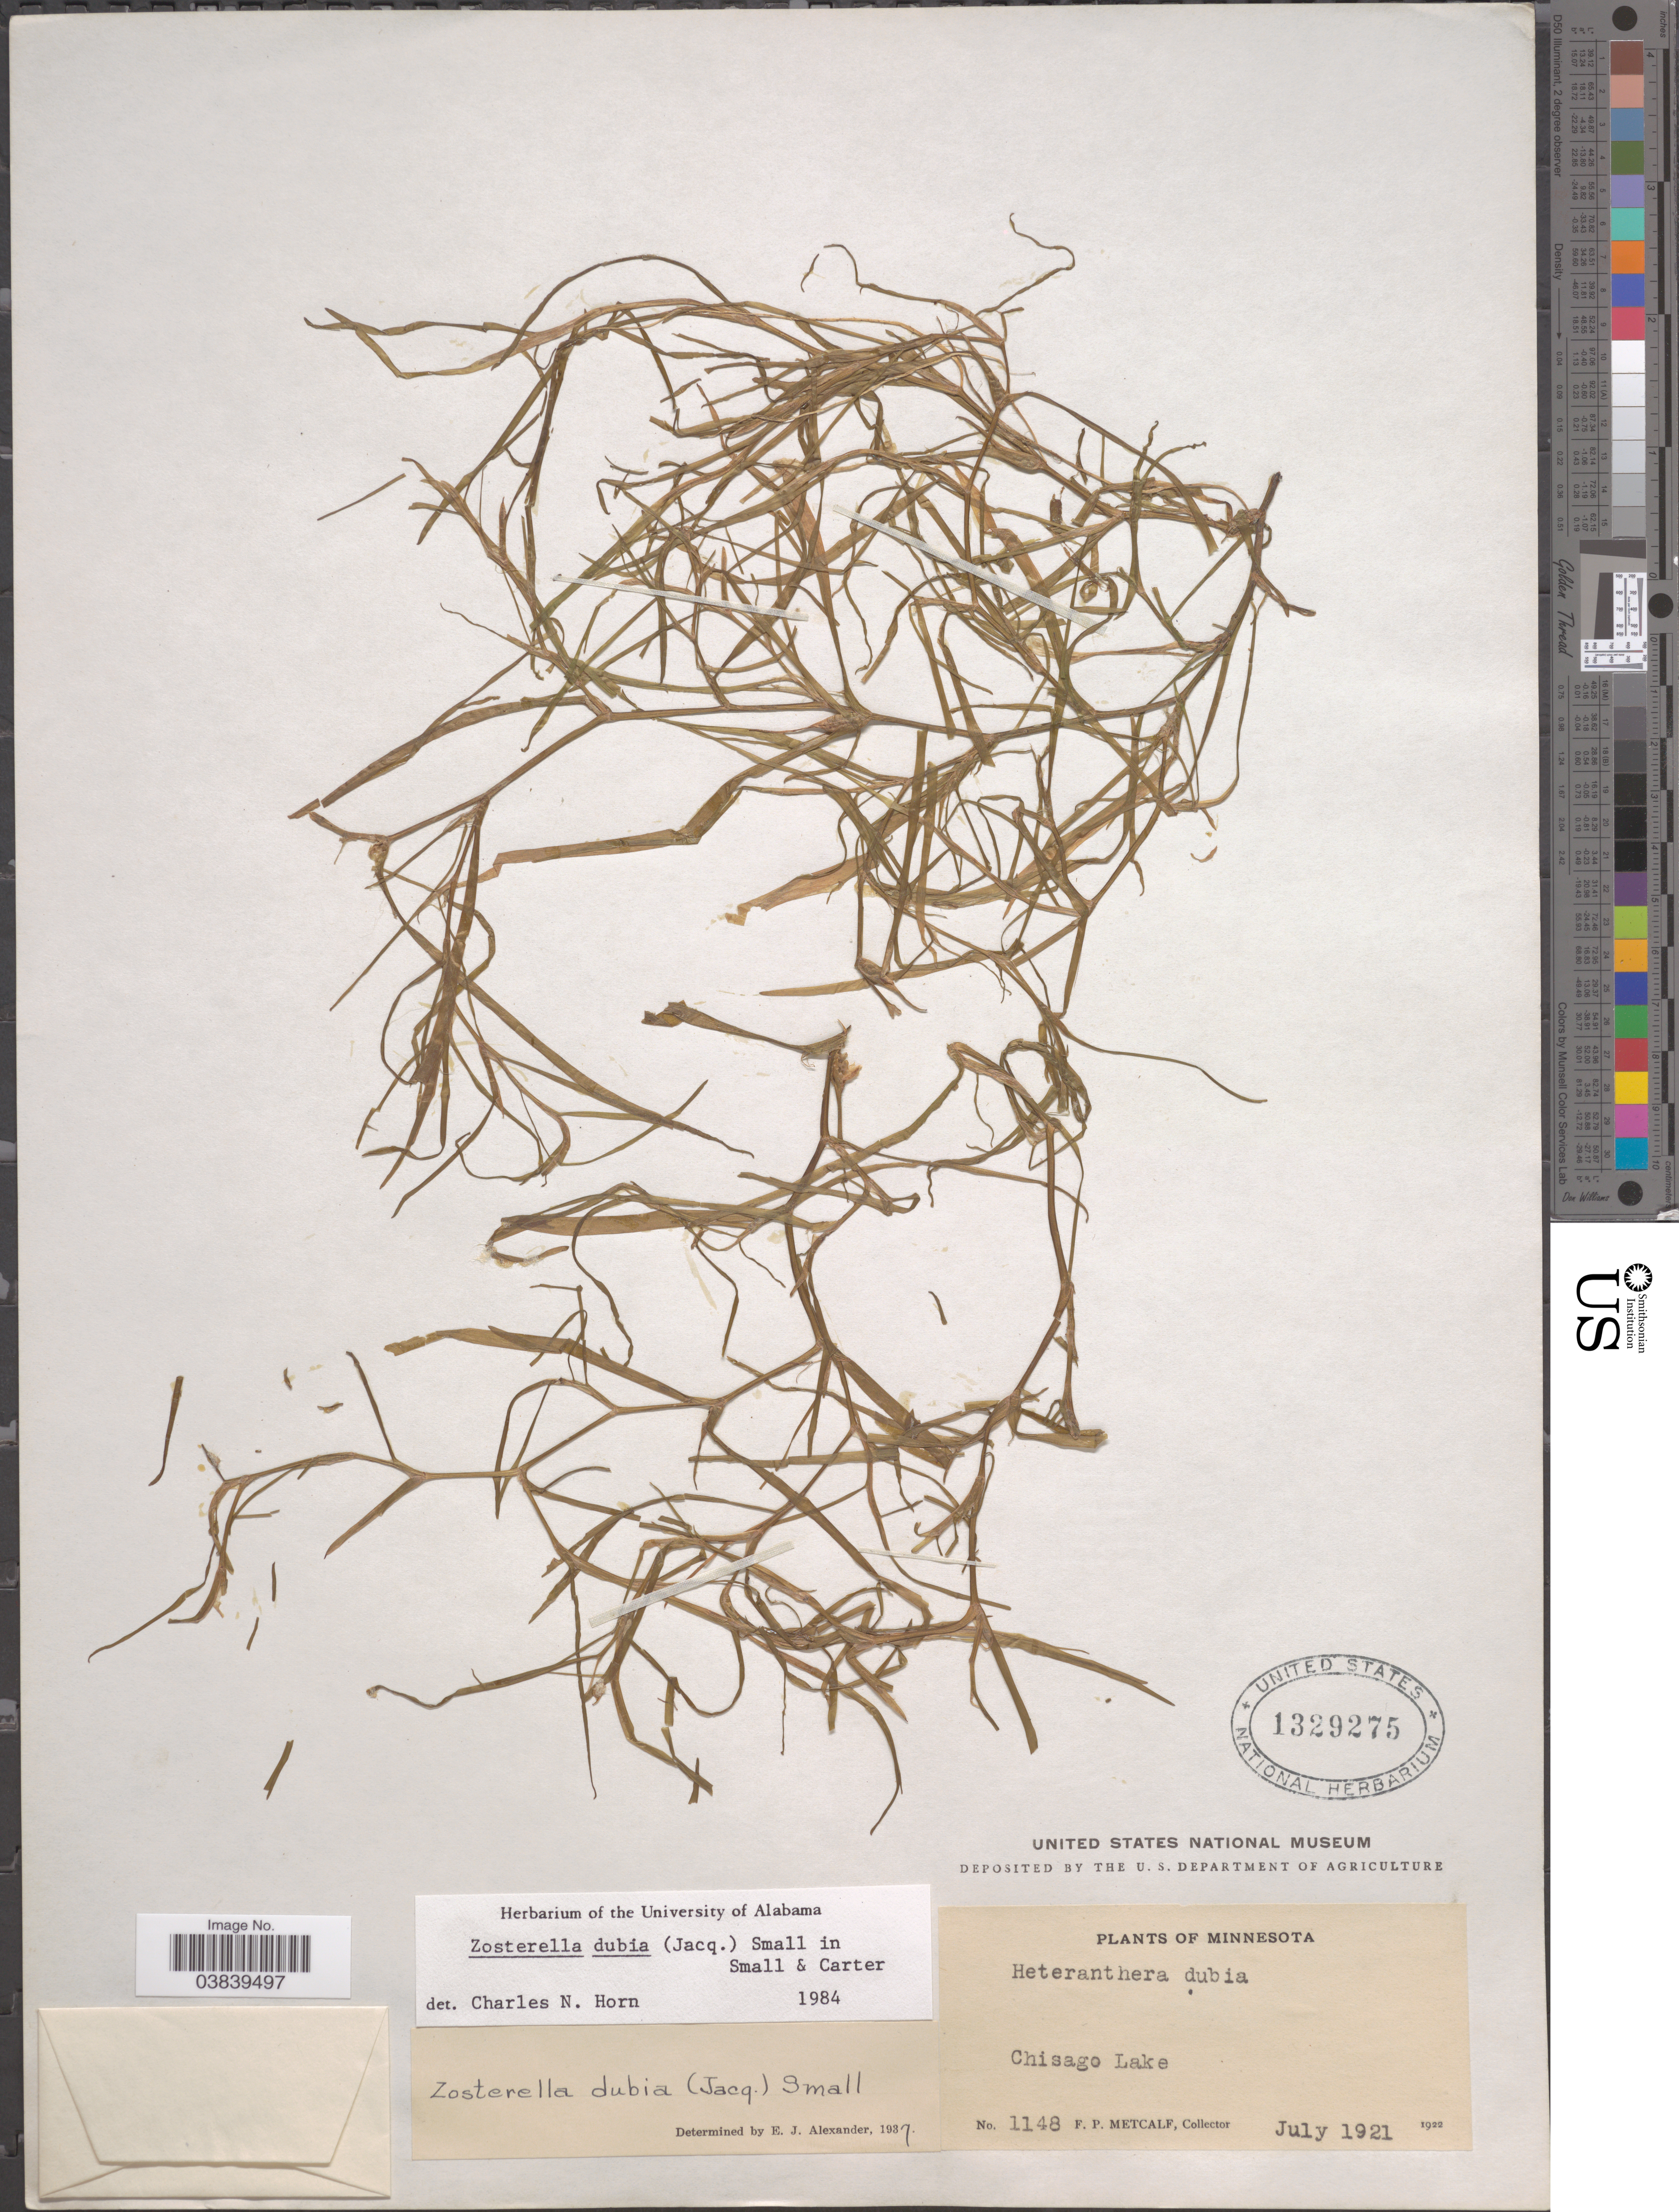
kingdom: Plantae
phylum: Tracheophyta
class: Liliopsida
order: Commelinales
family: Pontederiaceae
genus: Heteranthera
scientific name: Heteranthera dubia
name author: (Jacq.) MacMill.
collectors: F. Metcalf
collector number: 1148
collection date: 1921-07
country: United States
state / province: Minnesota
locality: Chisago Lake.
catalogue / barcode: US 1329275